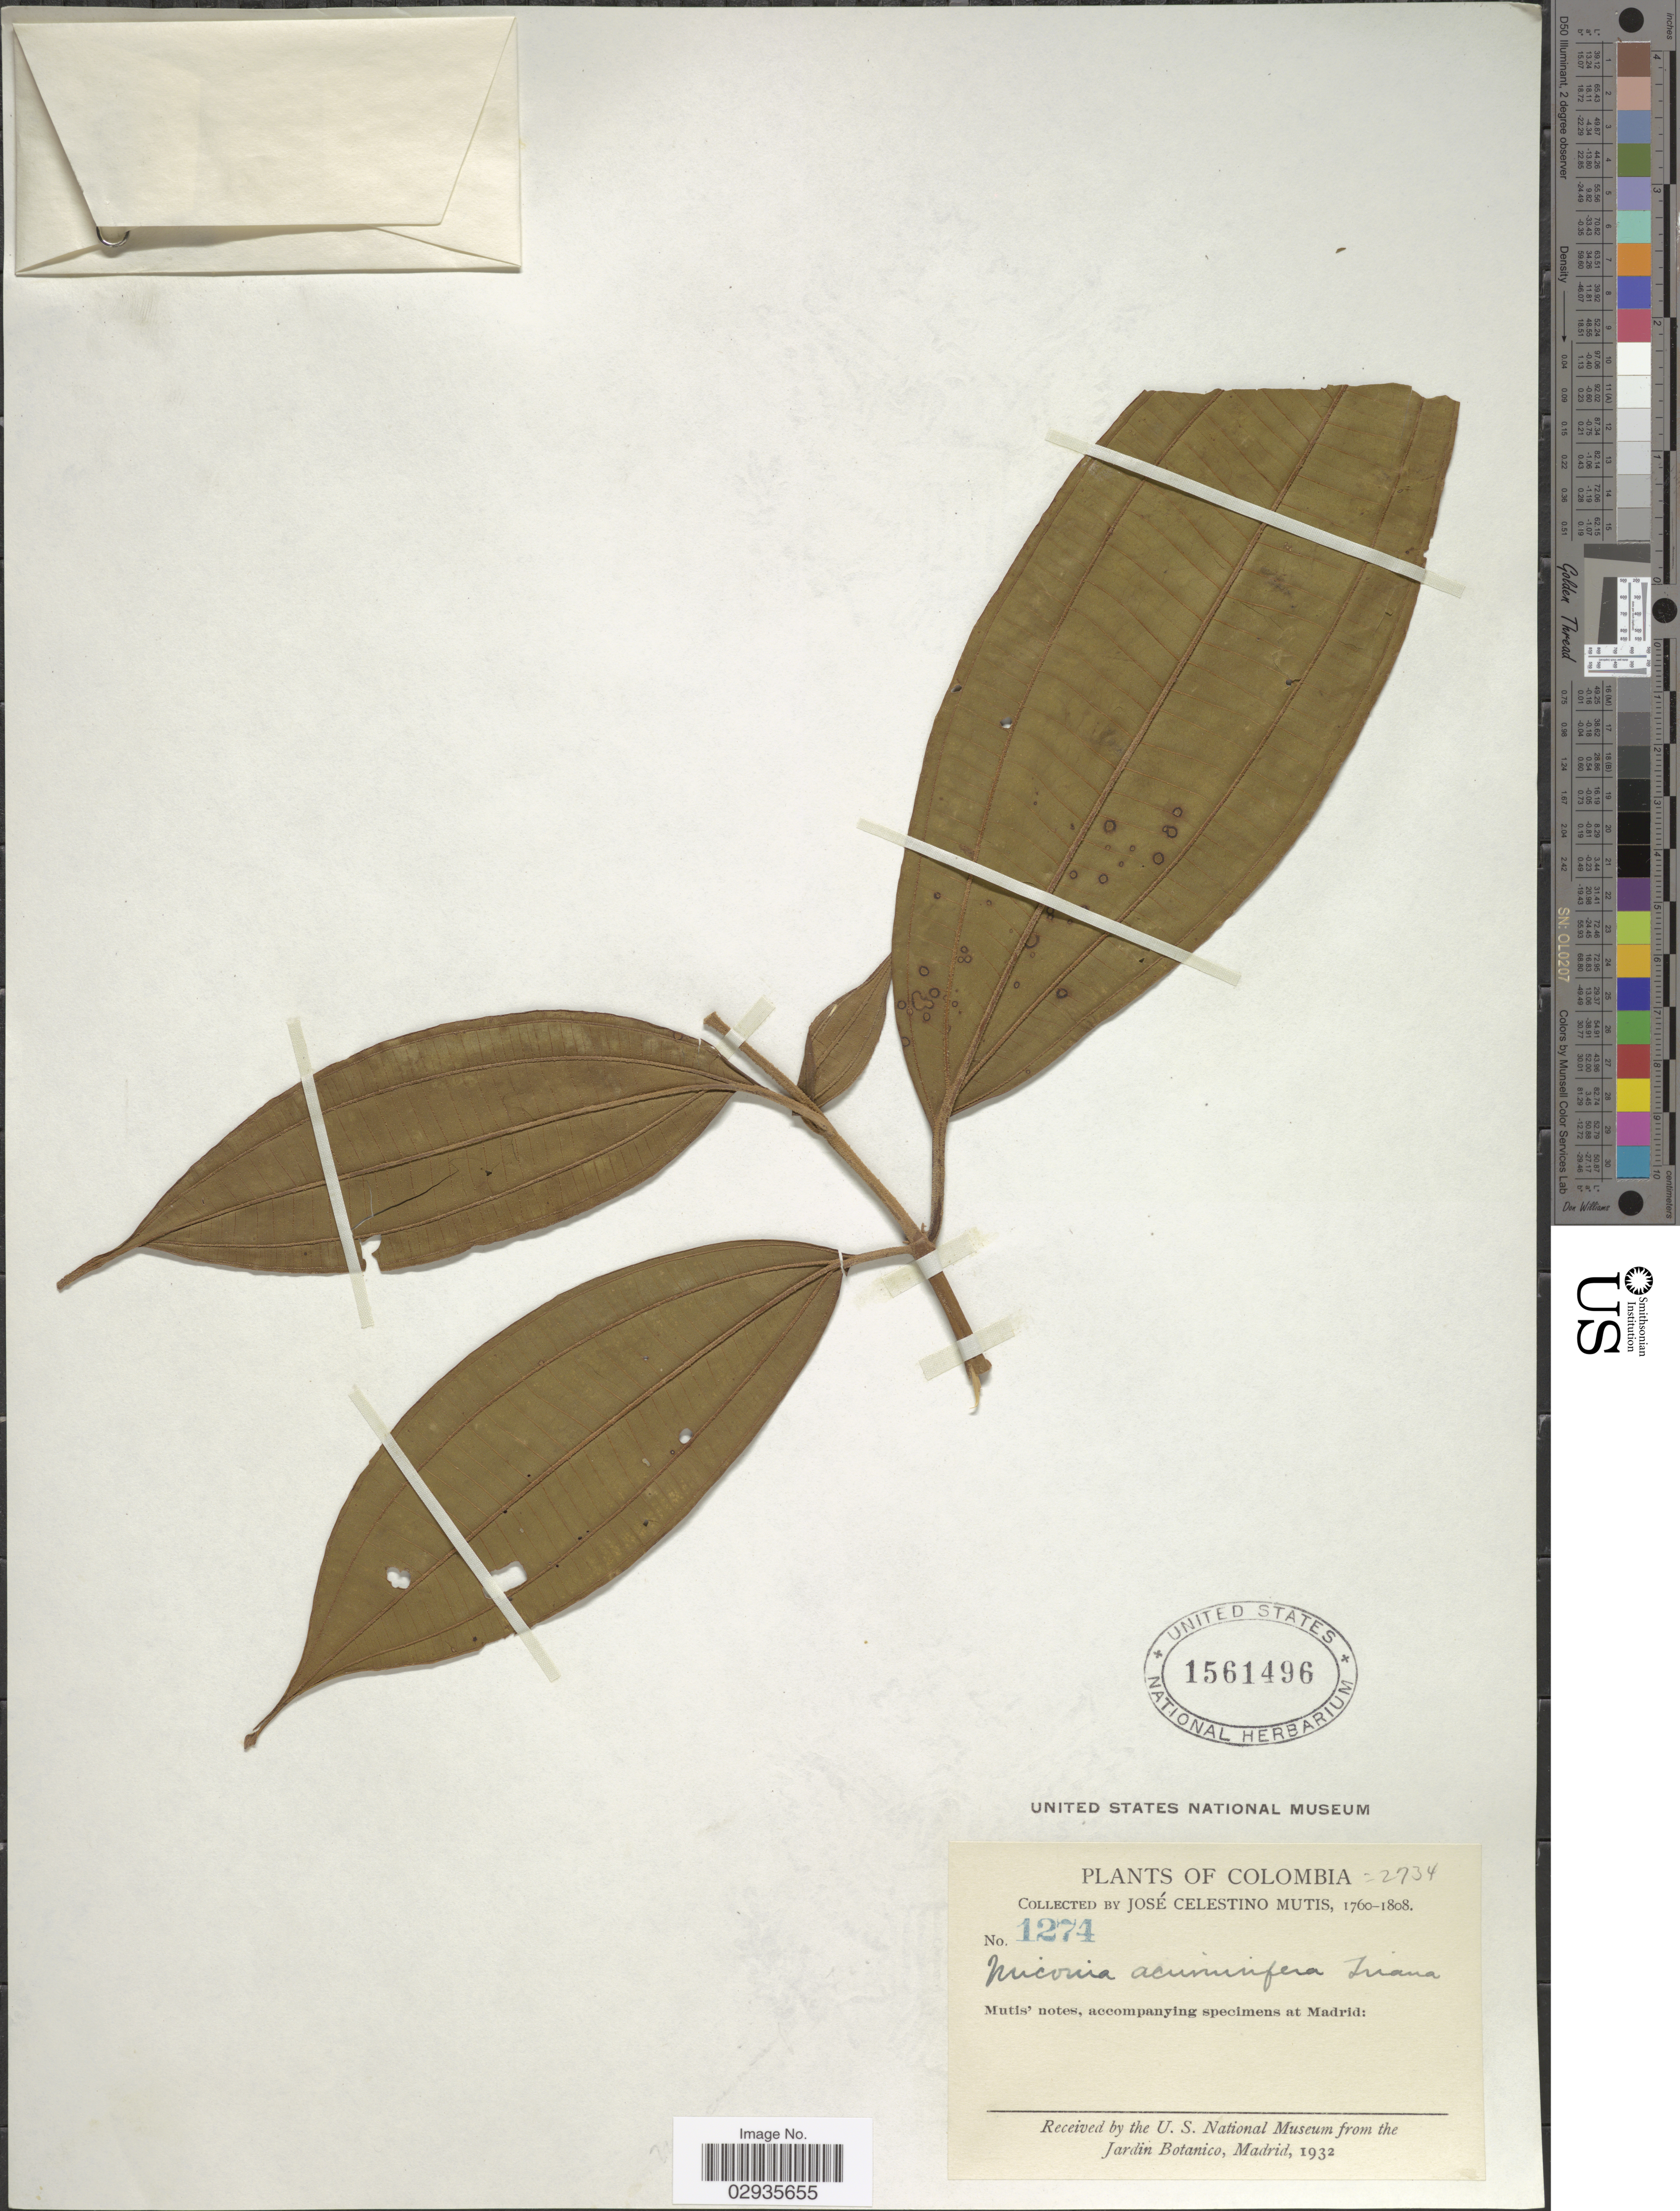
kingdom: Plantae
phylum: Tracheophyta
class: Magnoliopsida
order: Myrtales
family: Melastomataceae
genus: Miconia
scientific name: Miconia acuminifera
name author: Triana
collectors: J. C. B. Mutis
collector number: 1274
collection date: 1760/1808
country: Colombia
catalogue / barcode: US 1561496